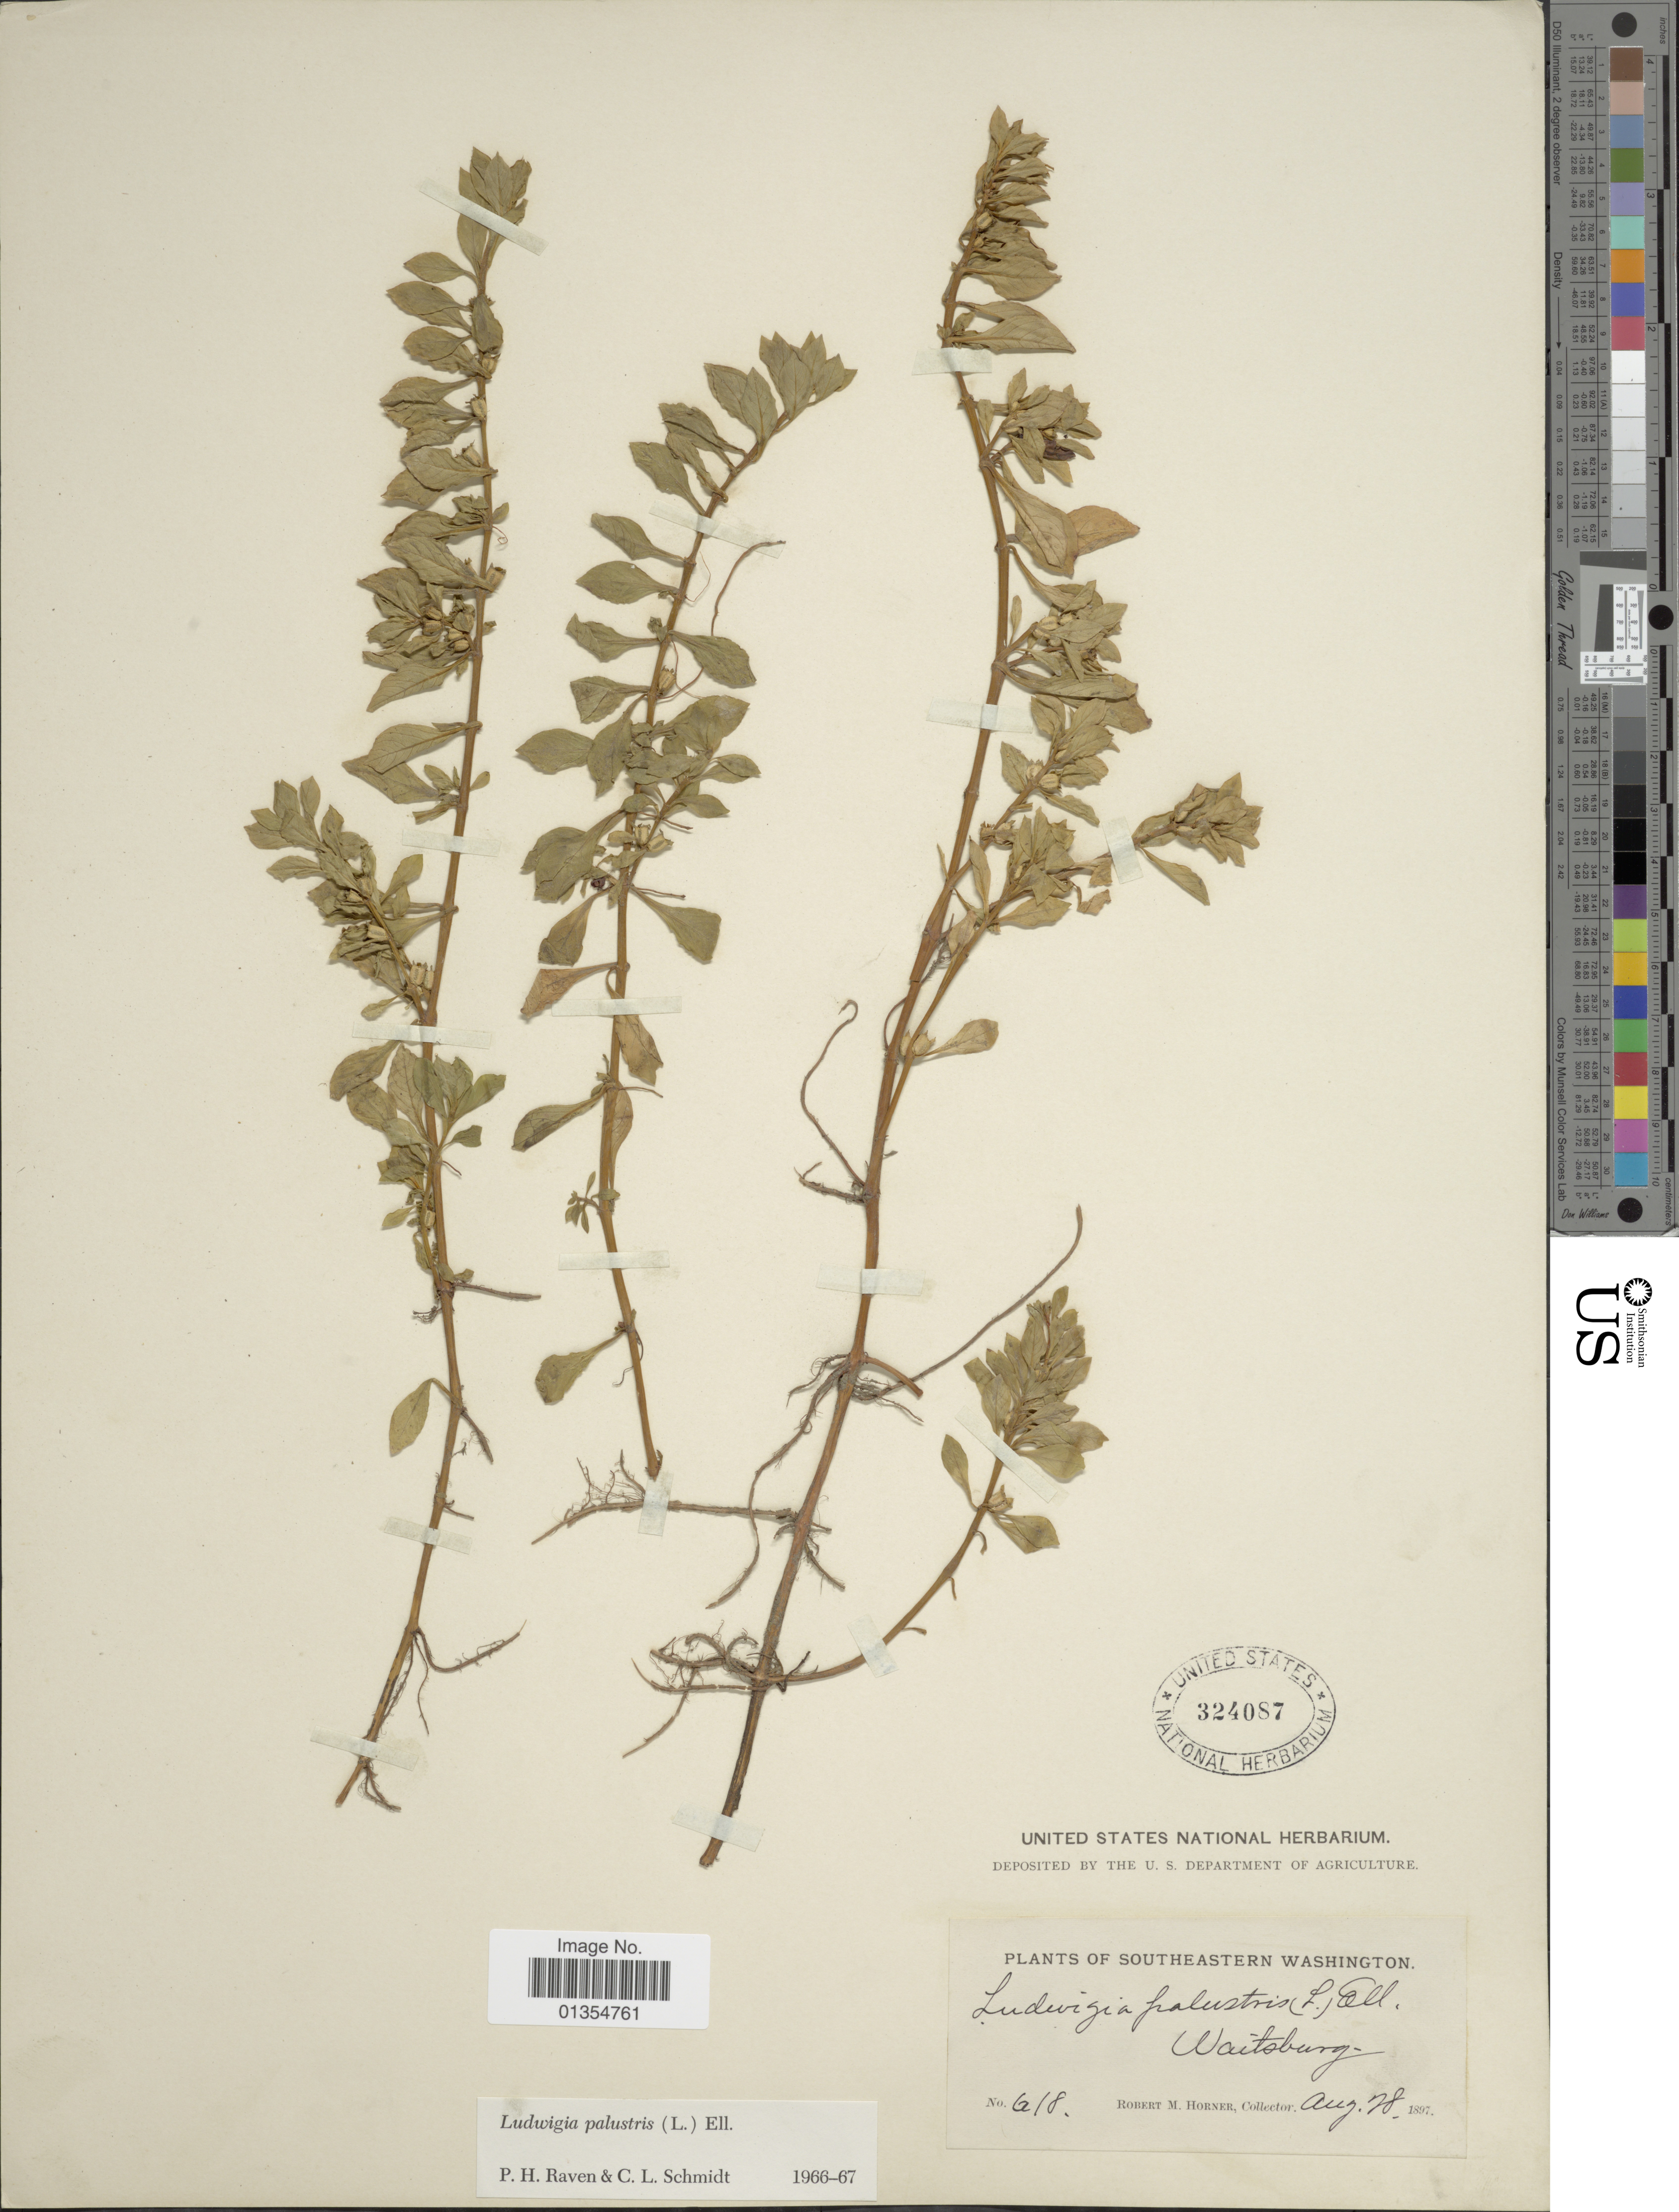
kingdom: Plantae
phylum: Tracheophyta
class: Magnoliopsida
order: Myrtales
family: Onagraceae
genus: Ludwigia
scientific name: Ludwigia palustris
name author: (L.) Elliott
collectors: R. Horner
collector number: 618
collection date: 1897-08-28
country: United States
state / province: Washington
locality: Southeastern washington, Waitsburg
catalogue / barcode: US 324087